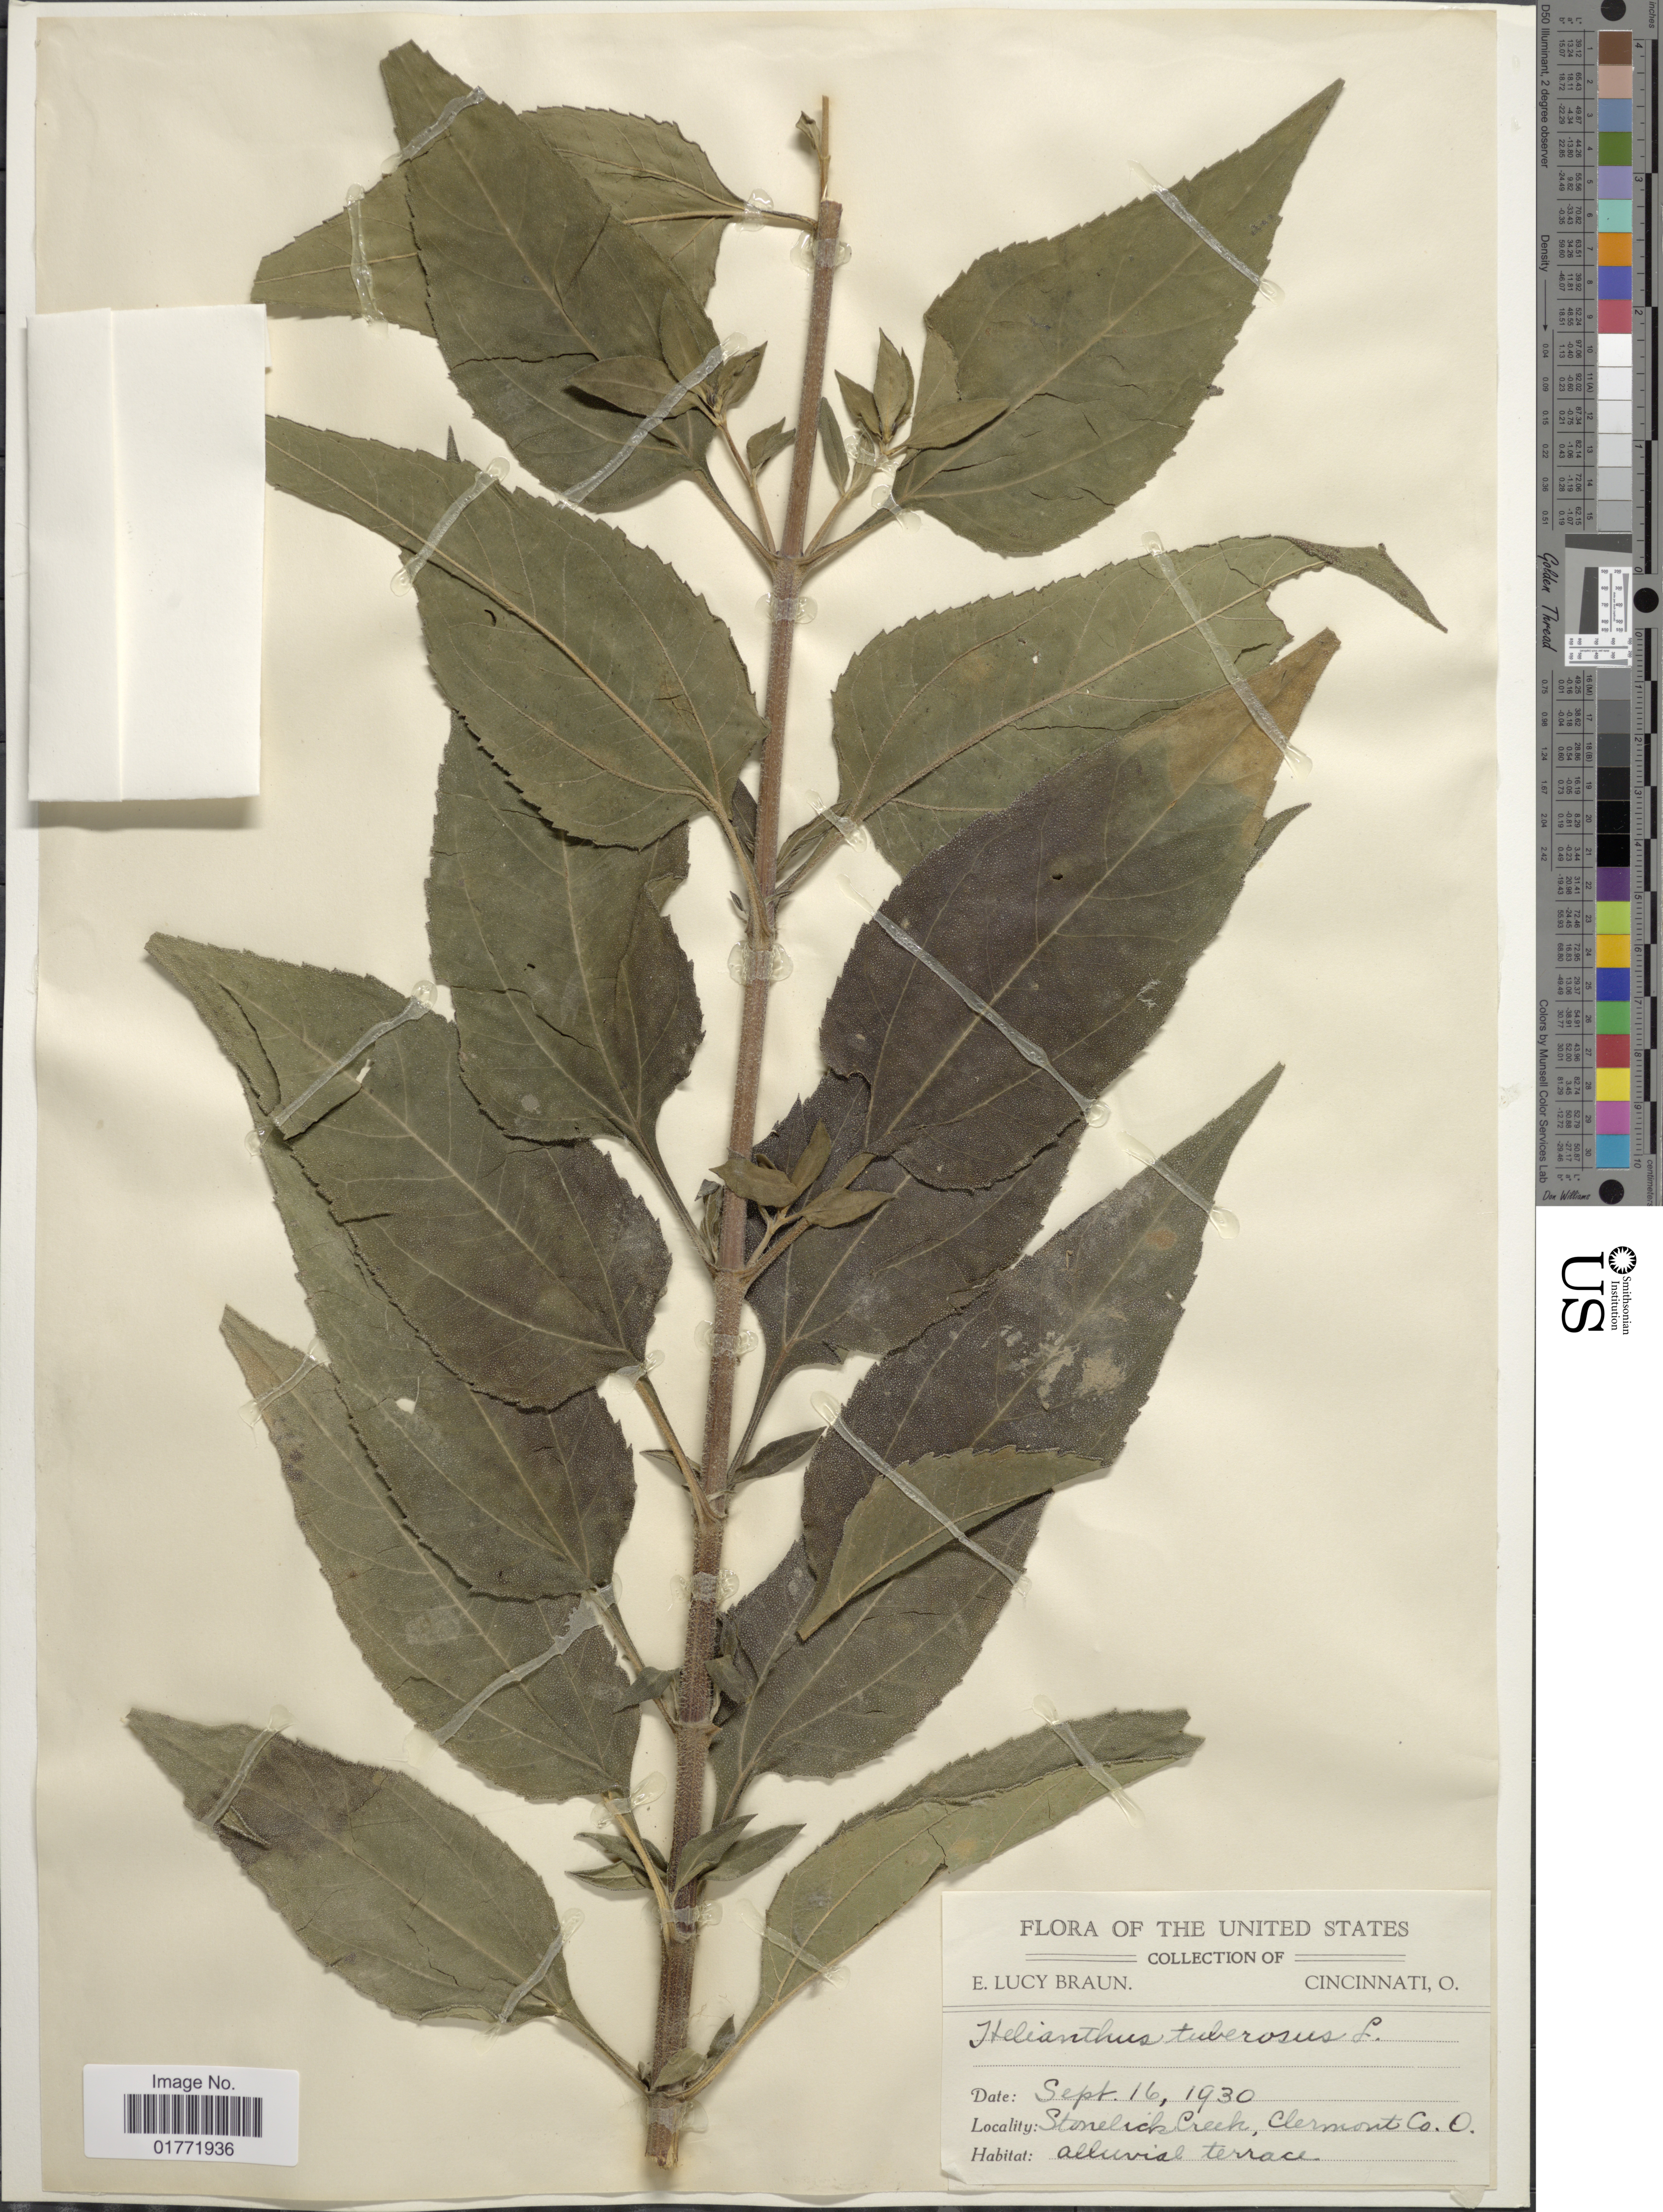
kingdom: Plantae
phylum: Tracheophyta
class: Magnoliopsida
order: Asterales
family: Asteraceae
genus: Helianthus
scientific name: Helianthus tuberosus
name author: L.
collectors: E. L. Braun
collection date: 1930-09-16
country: United States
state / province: Ohio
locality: Stonelick Creek, Clermont Co., O.